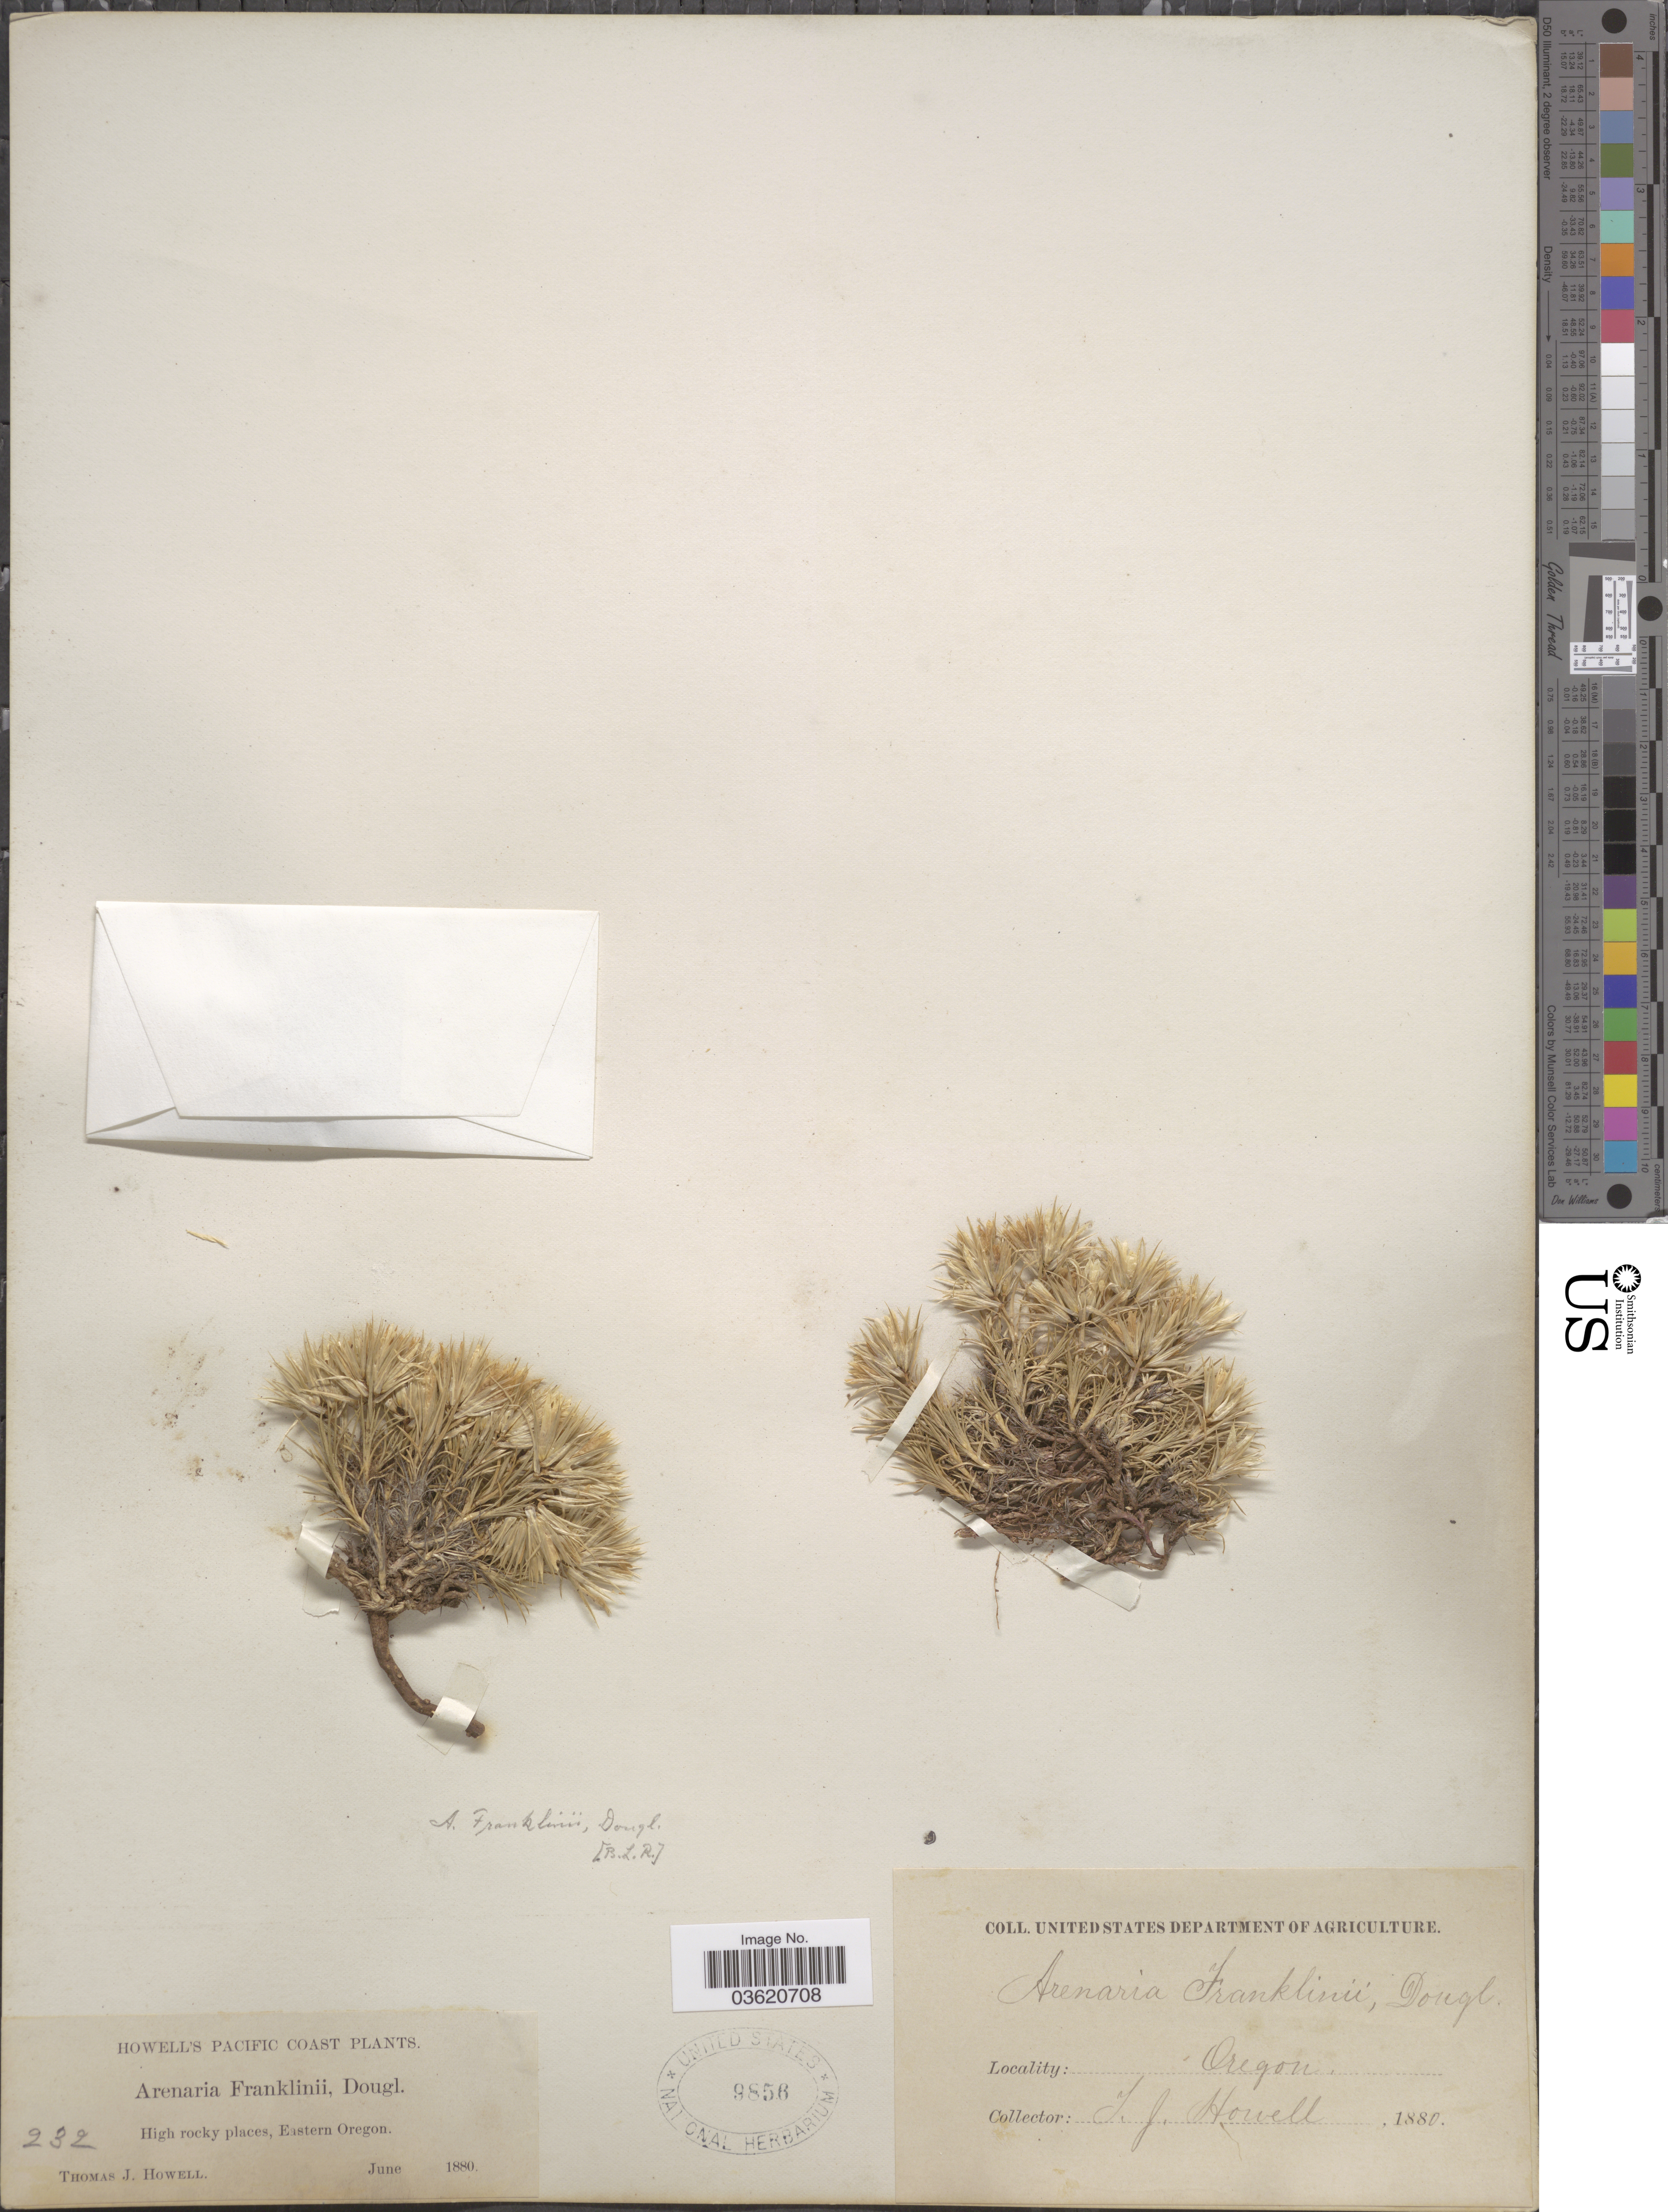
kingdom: Plantae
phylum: Tracheophyta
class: Magnoliopsida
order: Caryophyllales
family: Caryophyllaceae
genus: Eremogone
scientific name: Eremogone franklinii var. franklinii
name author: (Douglas ex Hook.) R.L. Hartm. & Rabeler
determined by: Strong, Mark T., (BOT), Smithsonian Institution - National Museum of Natural History (UNITED STATES)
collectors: T. J. Howell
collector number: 232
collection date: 1880-06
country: United States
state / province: Oregon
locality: Pacific Coast. Eastern Oregon.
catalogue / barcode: US 9858